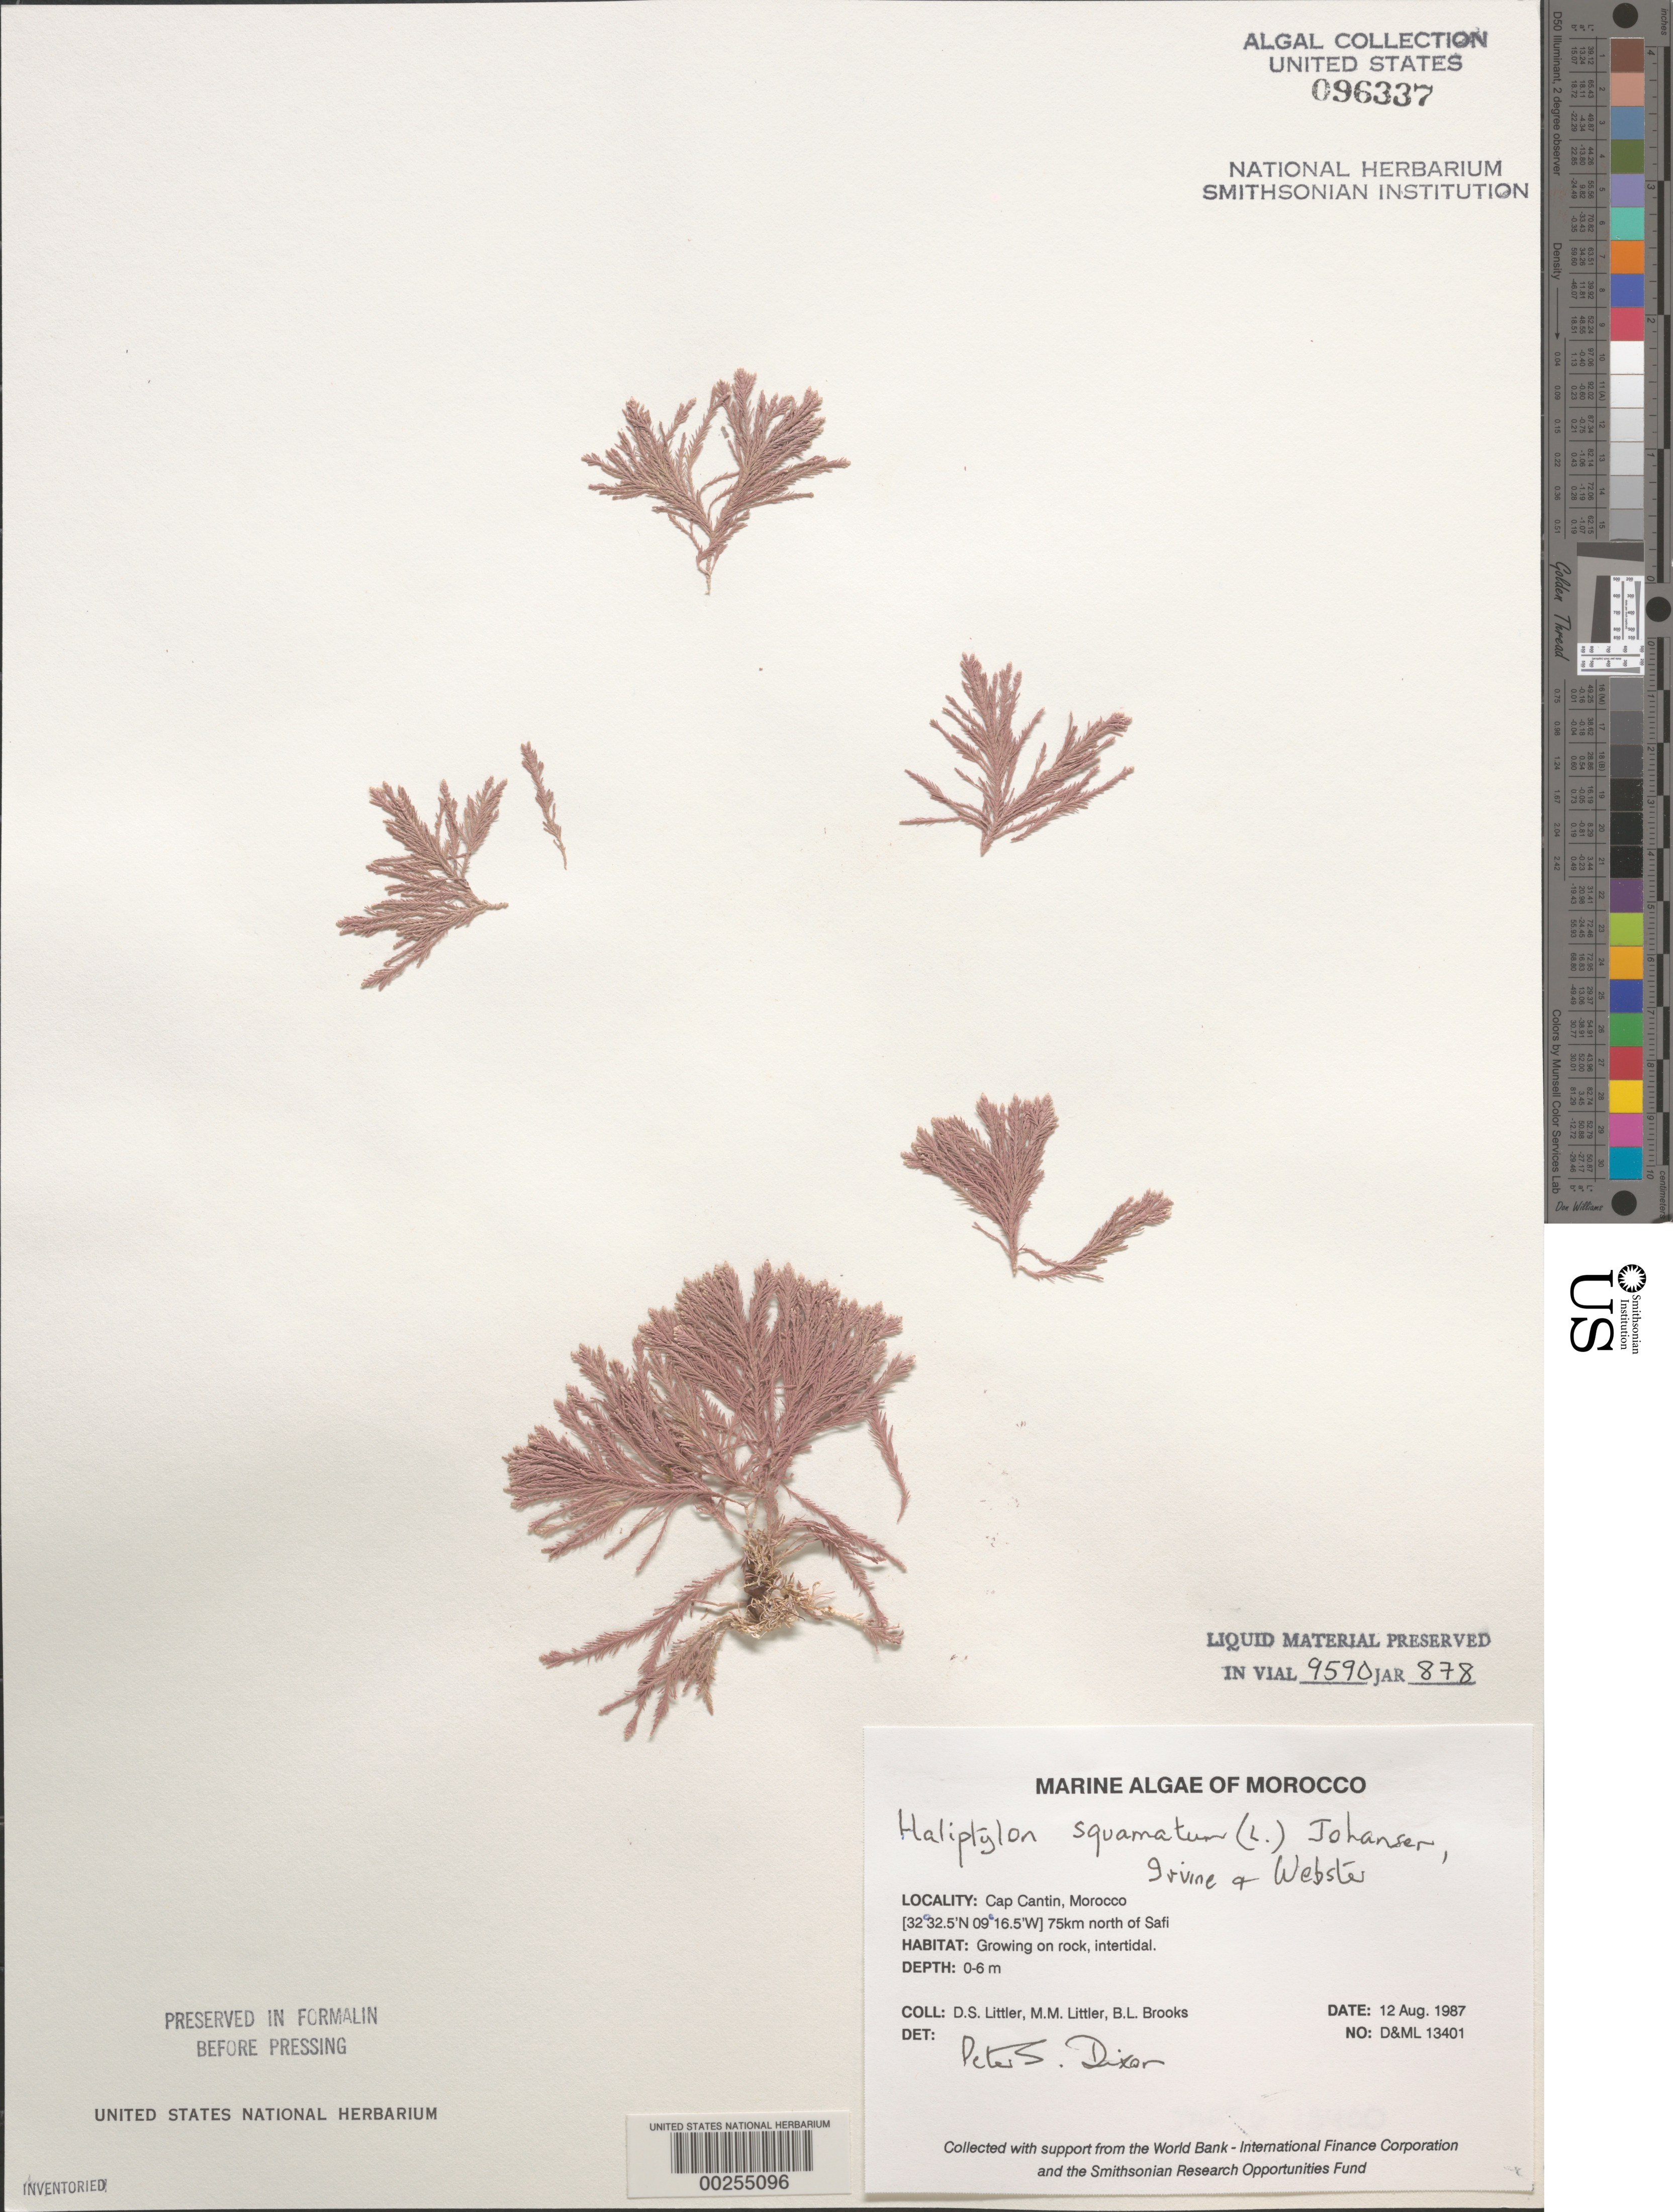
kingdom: Plantae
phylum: Rhodophyta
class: Florideophyceae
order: Corallinales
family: Corallinaceae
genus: Jania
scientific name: Jania squamata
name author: (L.) J.H. Kim et al.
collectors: D. S. Littler, M. M. Littler & B. Brooks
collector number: D&ML 13401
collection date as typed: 12 Aug 1987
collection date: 1987-08-12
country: Morocco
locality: Cap Cantin, 75 km north of Safi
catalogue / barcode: US 96337